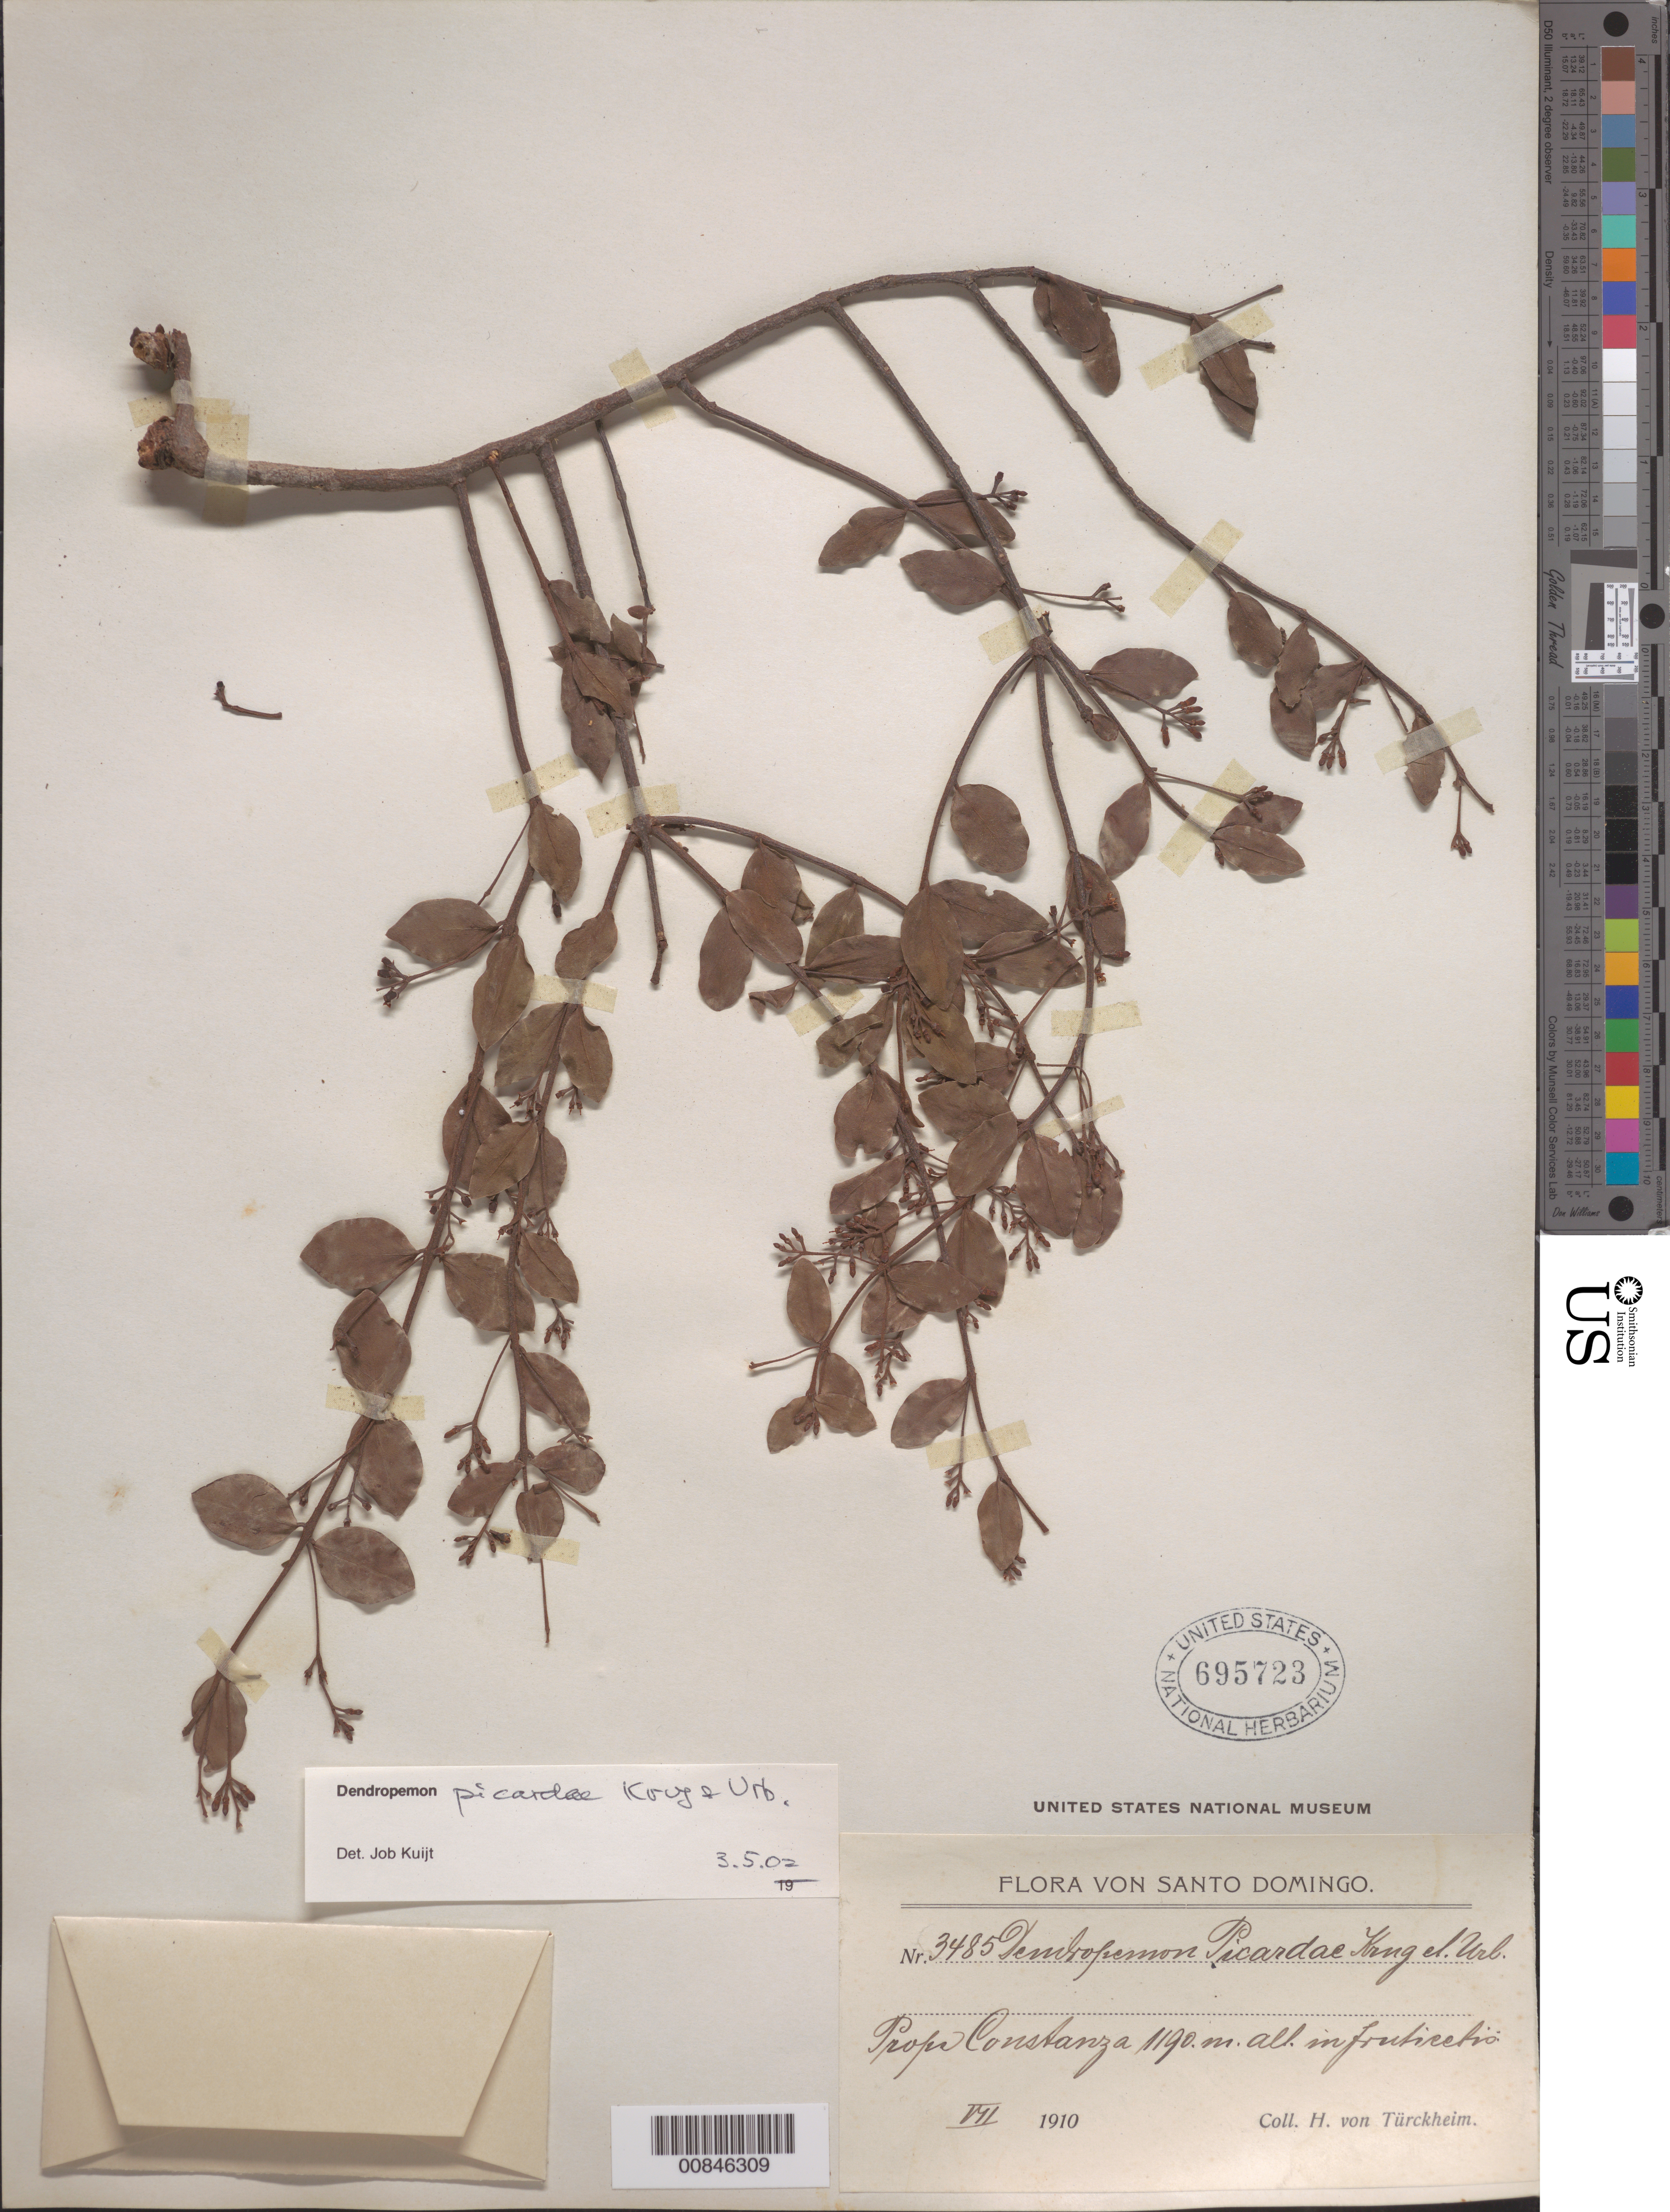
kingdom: Plantae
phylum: Tracheophyta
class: Magnoliopsida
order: Santalales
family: Loranthaceae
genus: Dendropemon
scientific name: Dendropemon picardae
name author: Krug & Urb.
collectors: H. von Türckheim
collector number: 3485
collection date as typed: Jul 1910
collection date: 1910-07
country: Dominican Republic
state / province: La Vega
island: Hispaniola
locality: Prope Constanza.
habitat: In fruticetis.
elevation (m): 1190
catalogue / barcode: US 695723